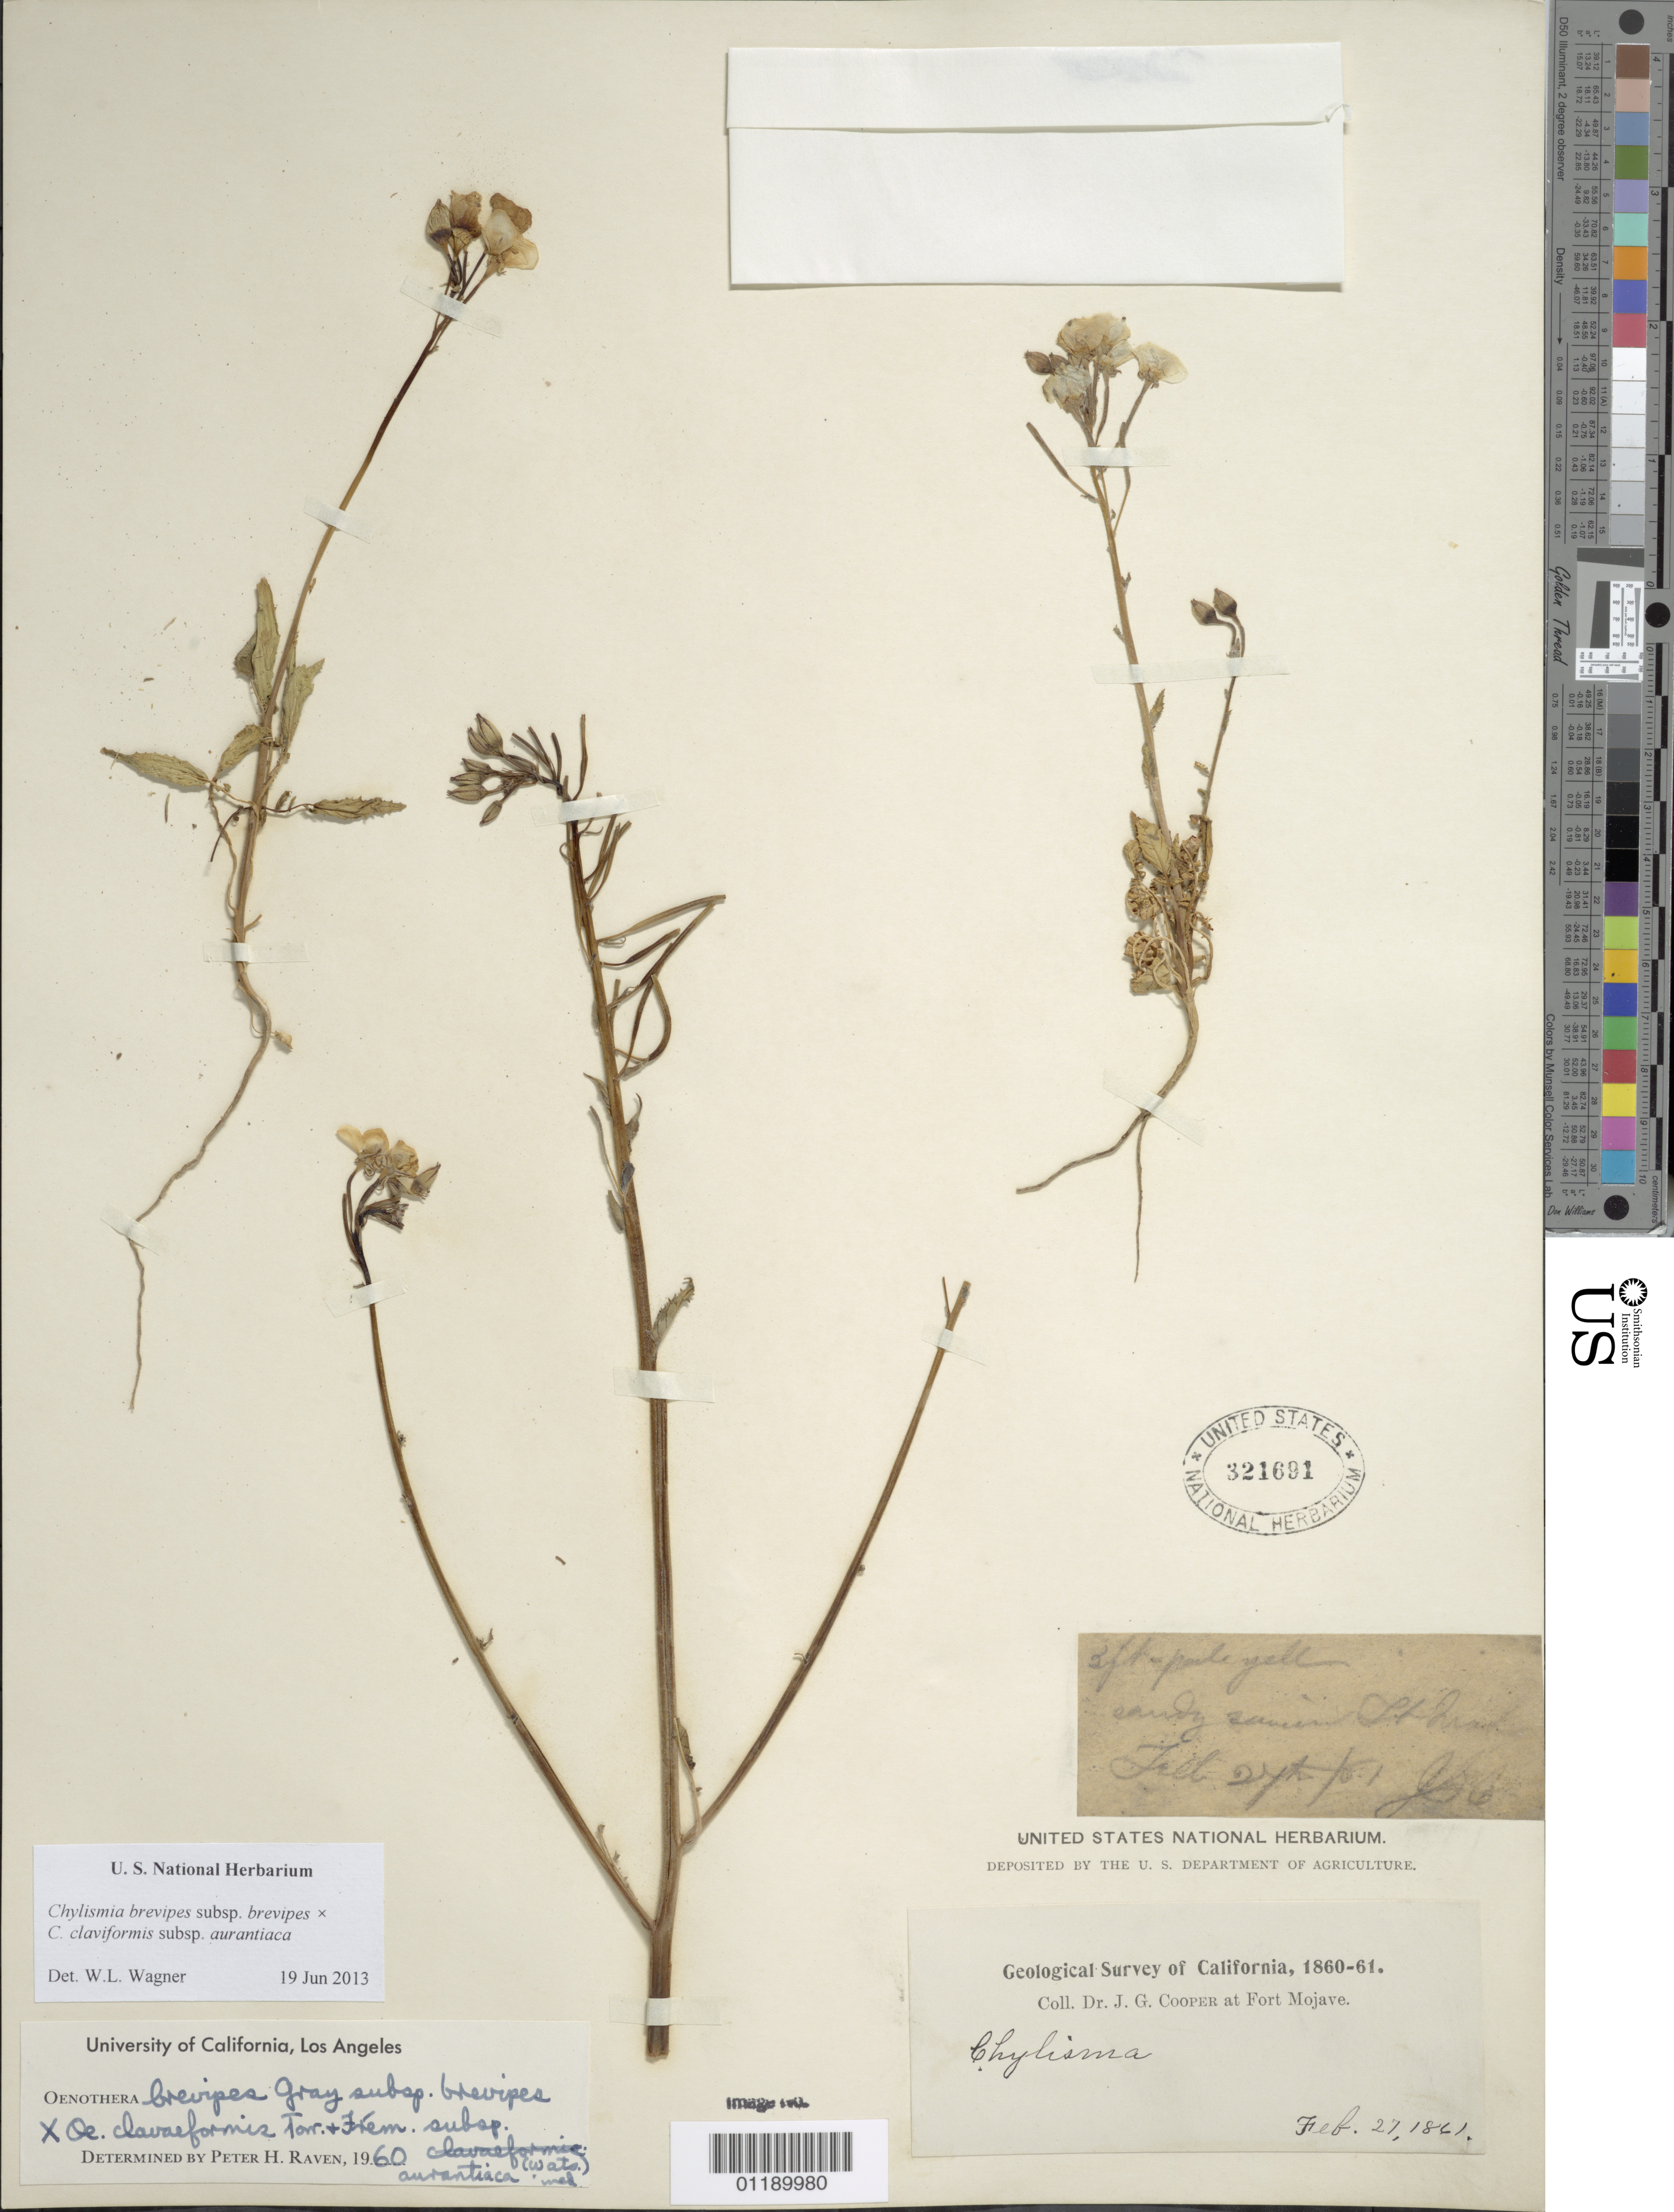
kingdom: Plantae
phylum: Tracheophyta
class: Magnoliopsida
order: Myrtales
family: Onagraceae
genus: Chylismia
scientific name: Chylismia brevipes subsp. brevipes x C. claviformis subsp. aurantiaca (Munz) W.L. Wagner & Hoch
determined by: Wagner, W. L., (BOT), Smithsonian Institution - National Museum of Natural History (UNITED STATES)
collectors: J. G. Cooper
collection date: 1861-02-27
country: United States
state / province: California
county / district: San Bernardino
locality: Fort Mojave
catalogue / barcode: US 321691